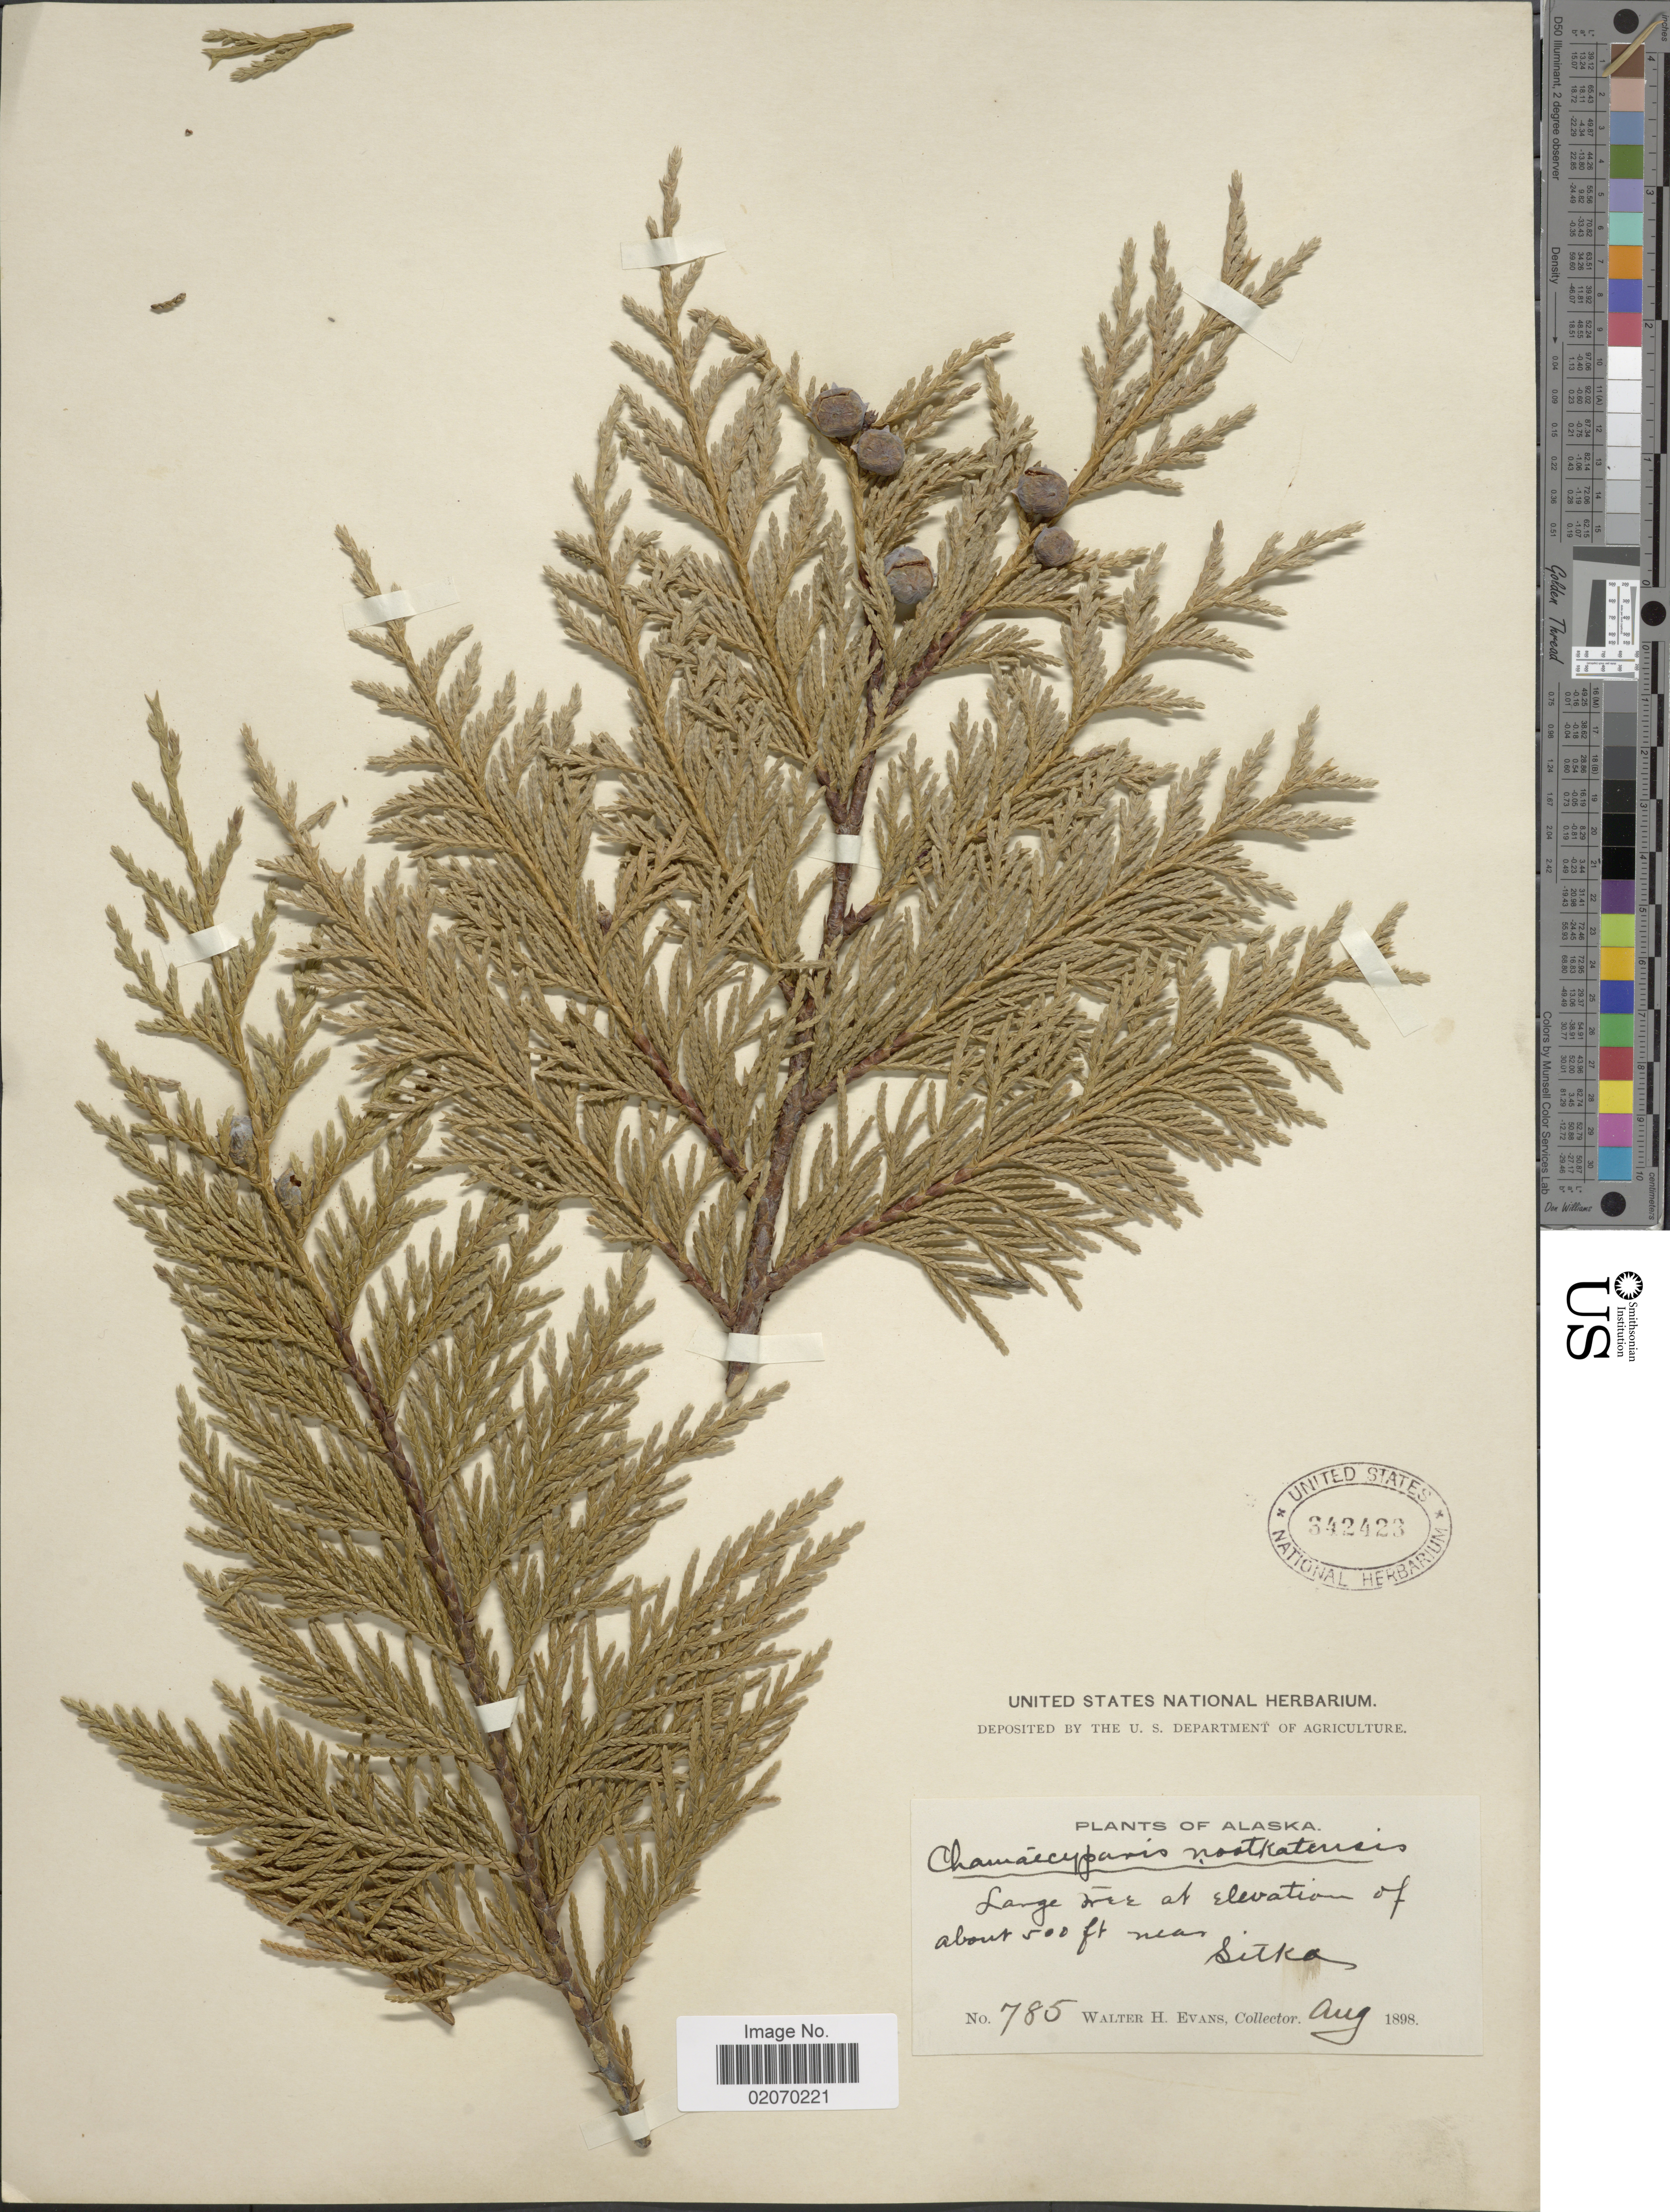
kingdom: Plantae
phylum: Tracheophyta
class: Pinopsida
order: Pinales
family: Cupressaceae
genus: Chamaecyparis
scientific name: Chamaecyparis nootkatensis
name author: (D. Don) Spach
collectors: W. H. Evans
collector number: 785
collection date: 1898-08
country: United States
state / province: Alaska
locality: Near Sitka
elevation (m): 152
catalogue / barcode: US 342423